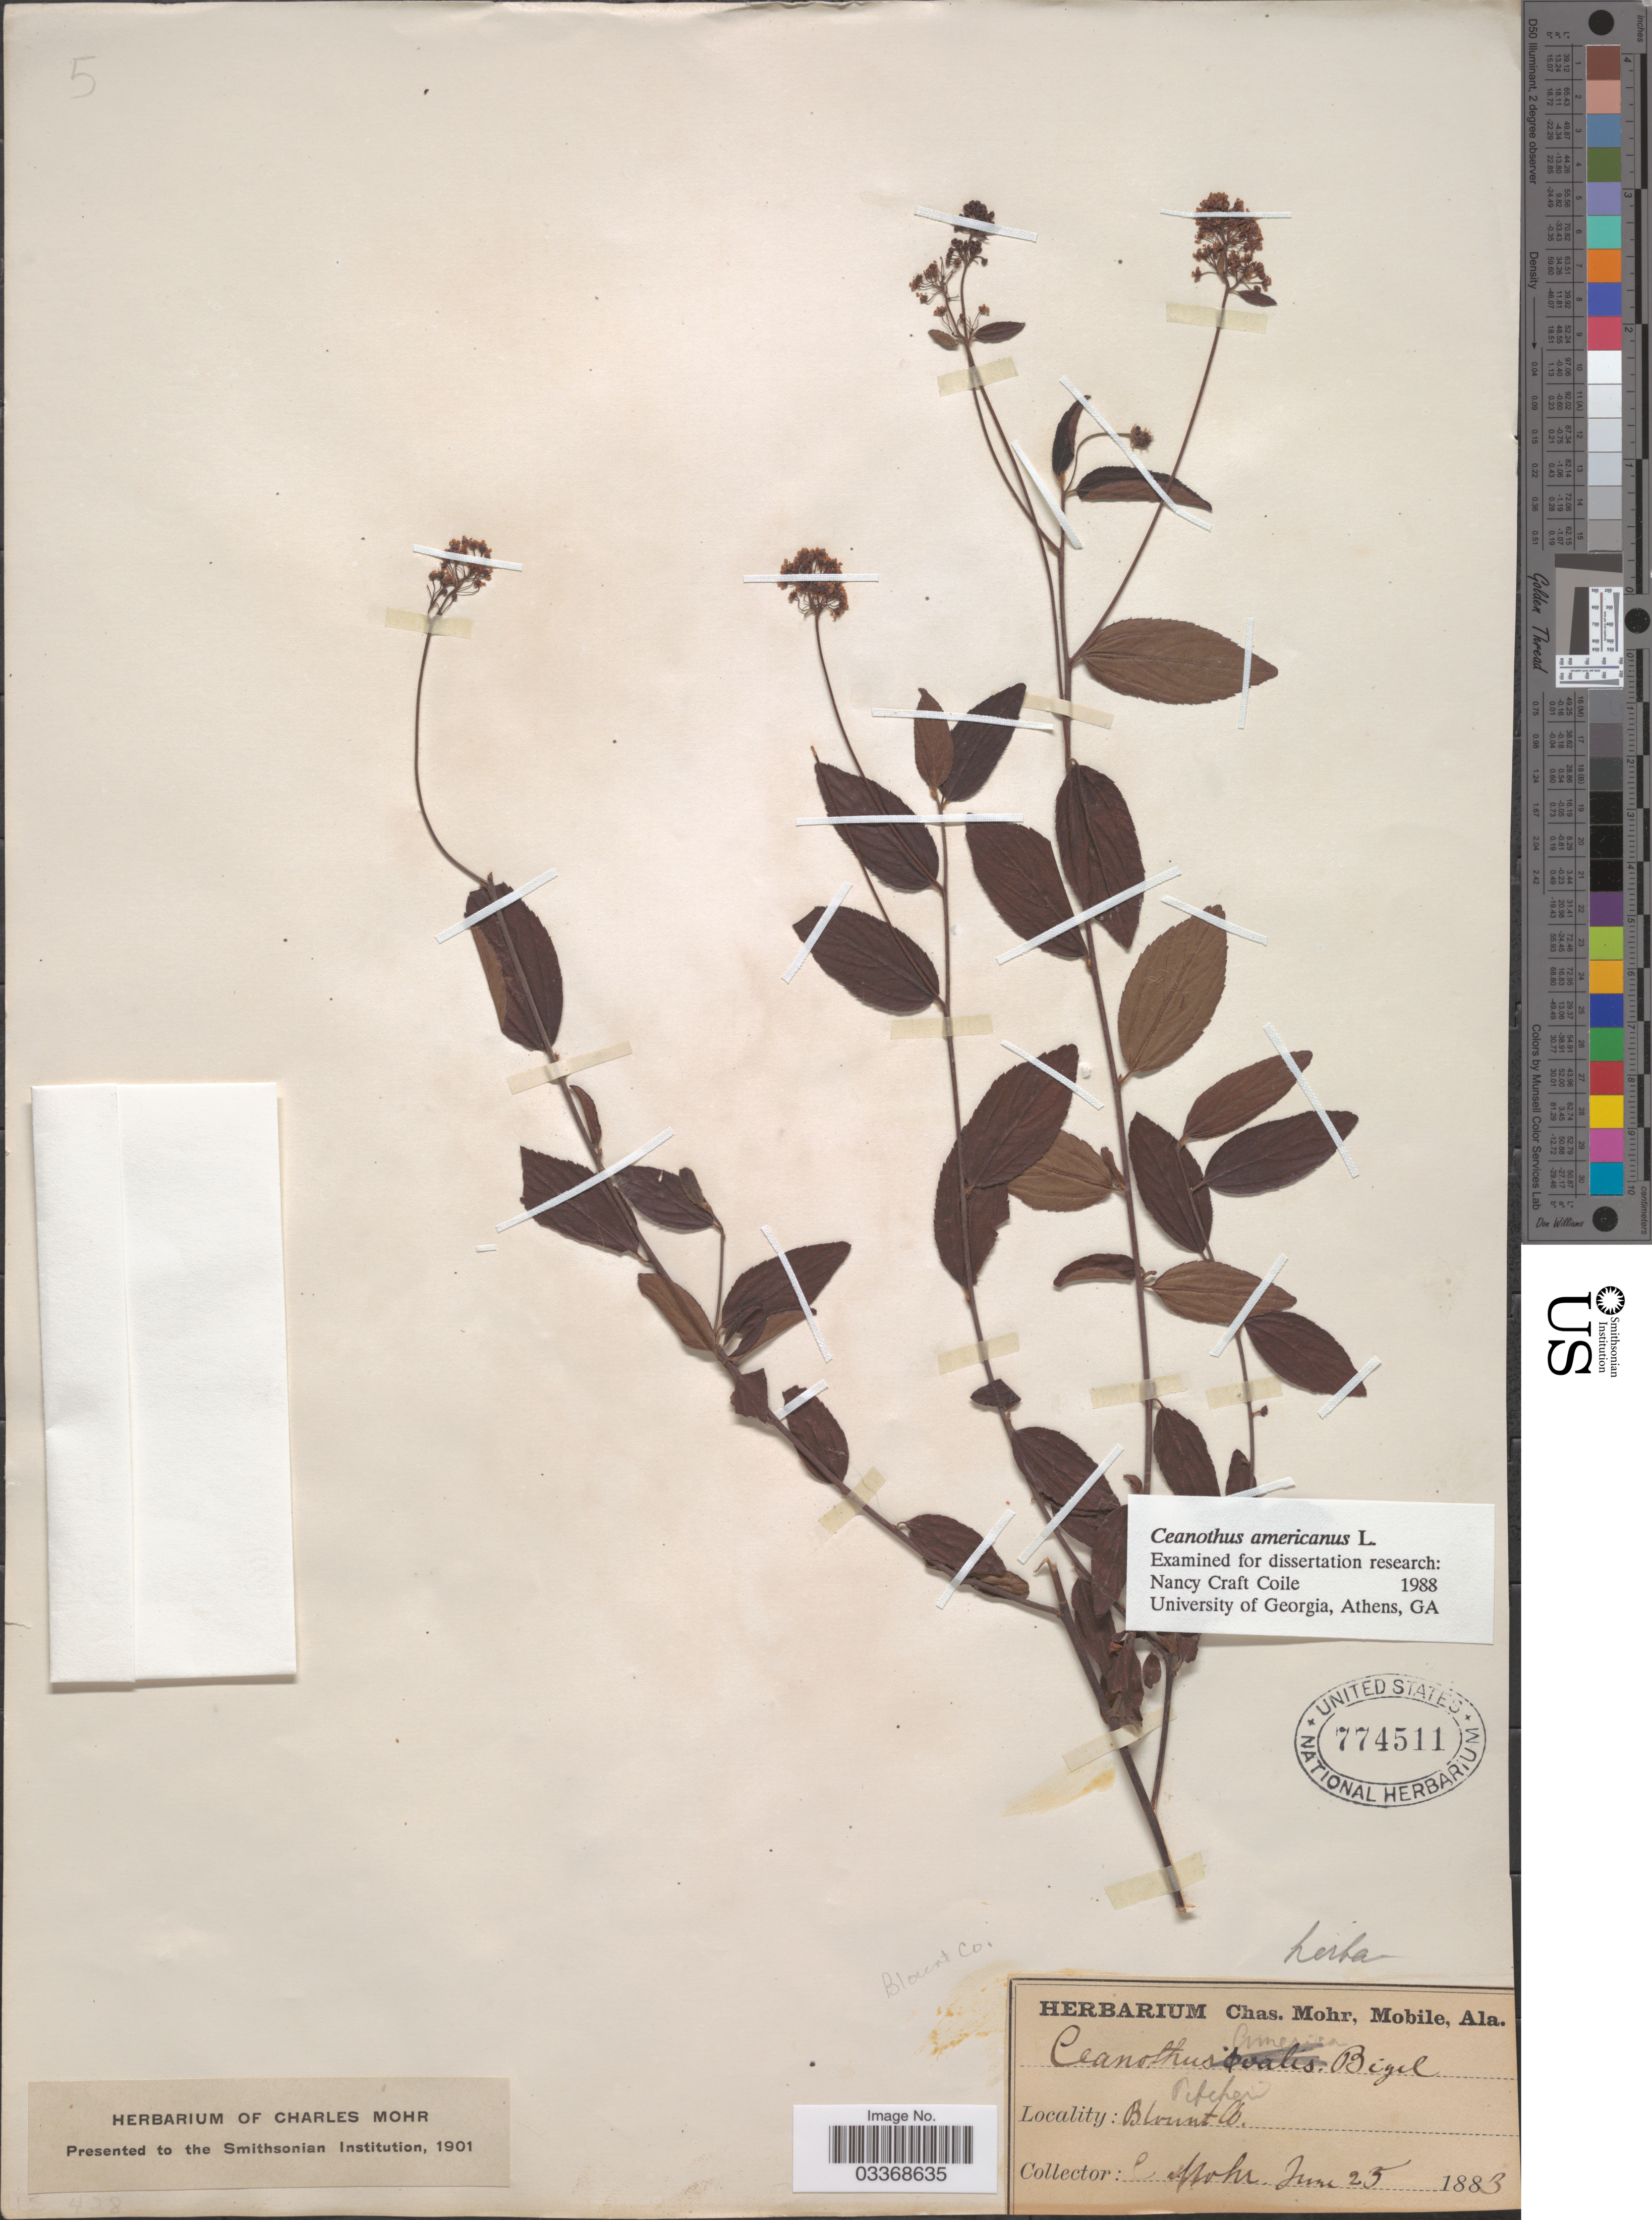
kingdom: Plantae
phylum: Tracheophyta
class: Magnoliopsida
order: Rosales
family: Rhamnaceae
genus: Ceanothus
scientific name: Ceanothus americanus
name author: L.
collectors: Mohr, C. T. (herbarium)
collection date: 1883-06-25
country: United States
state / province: Alabama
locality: Blount Co.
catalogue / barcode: US 774511